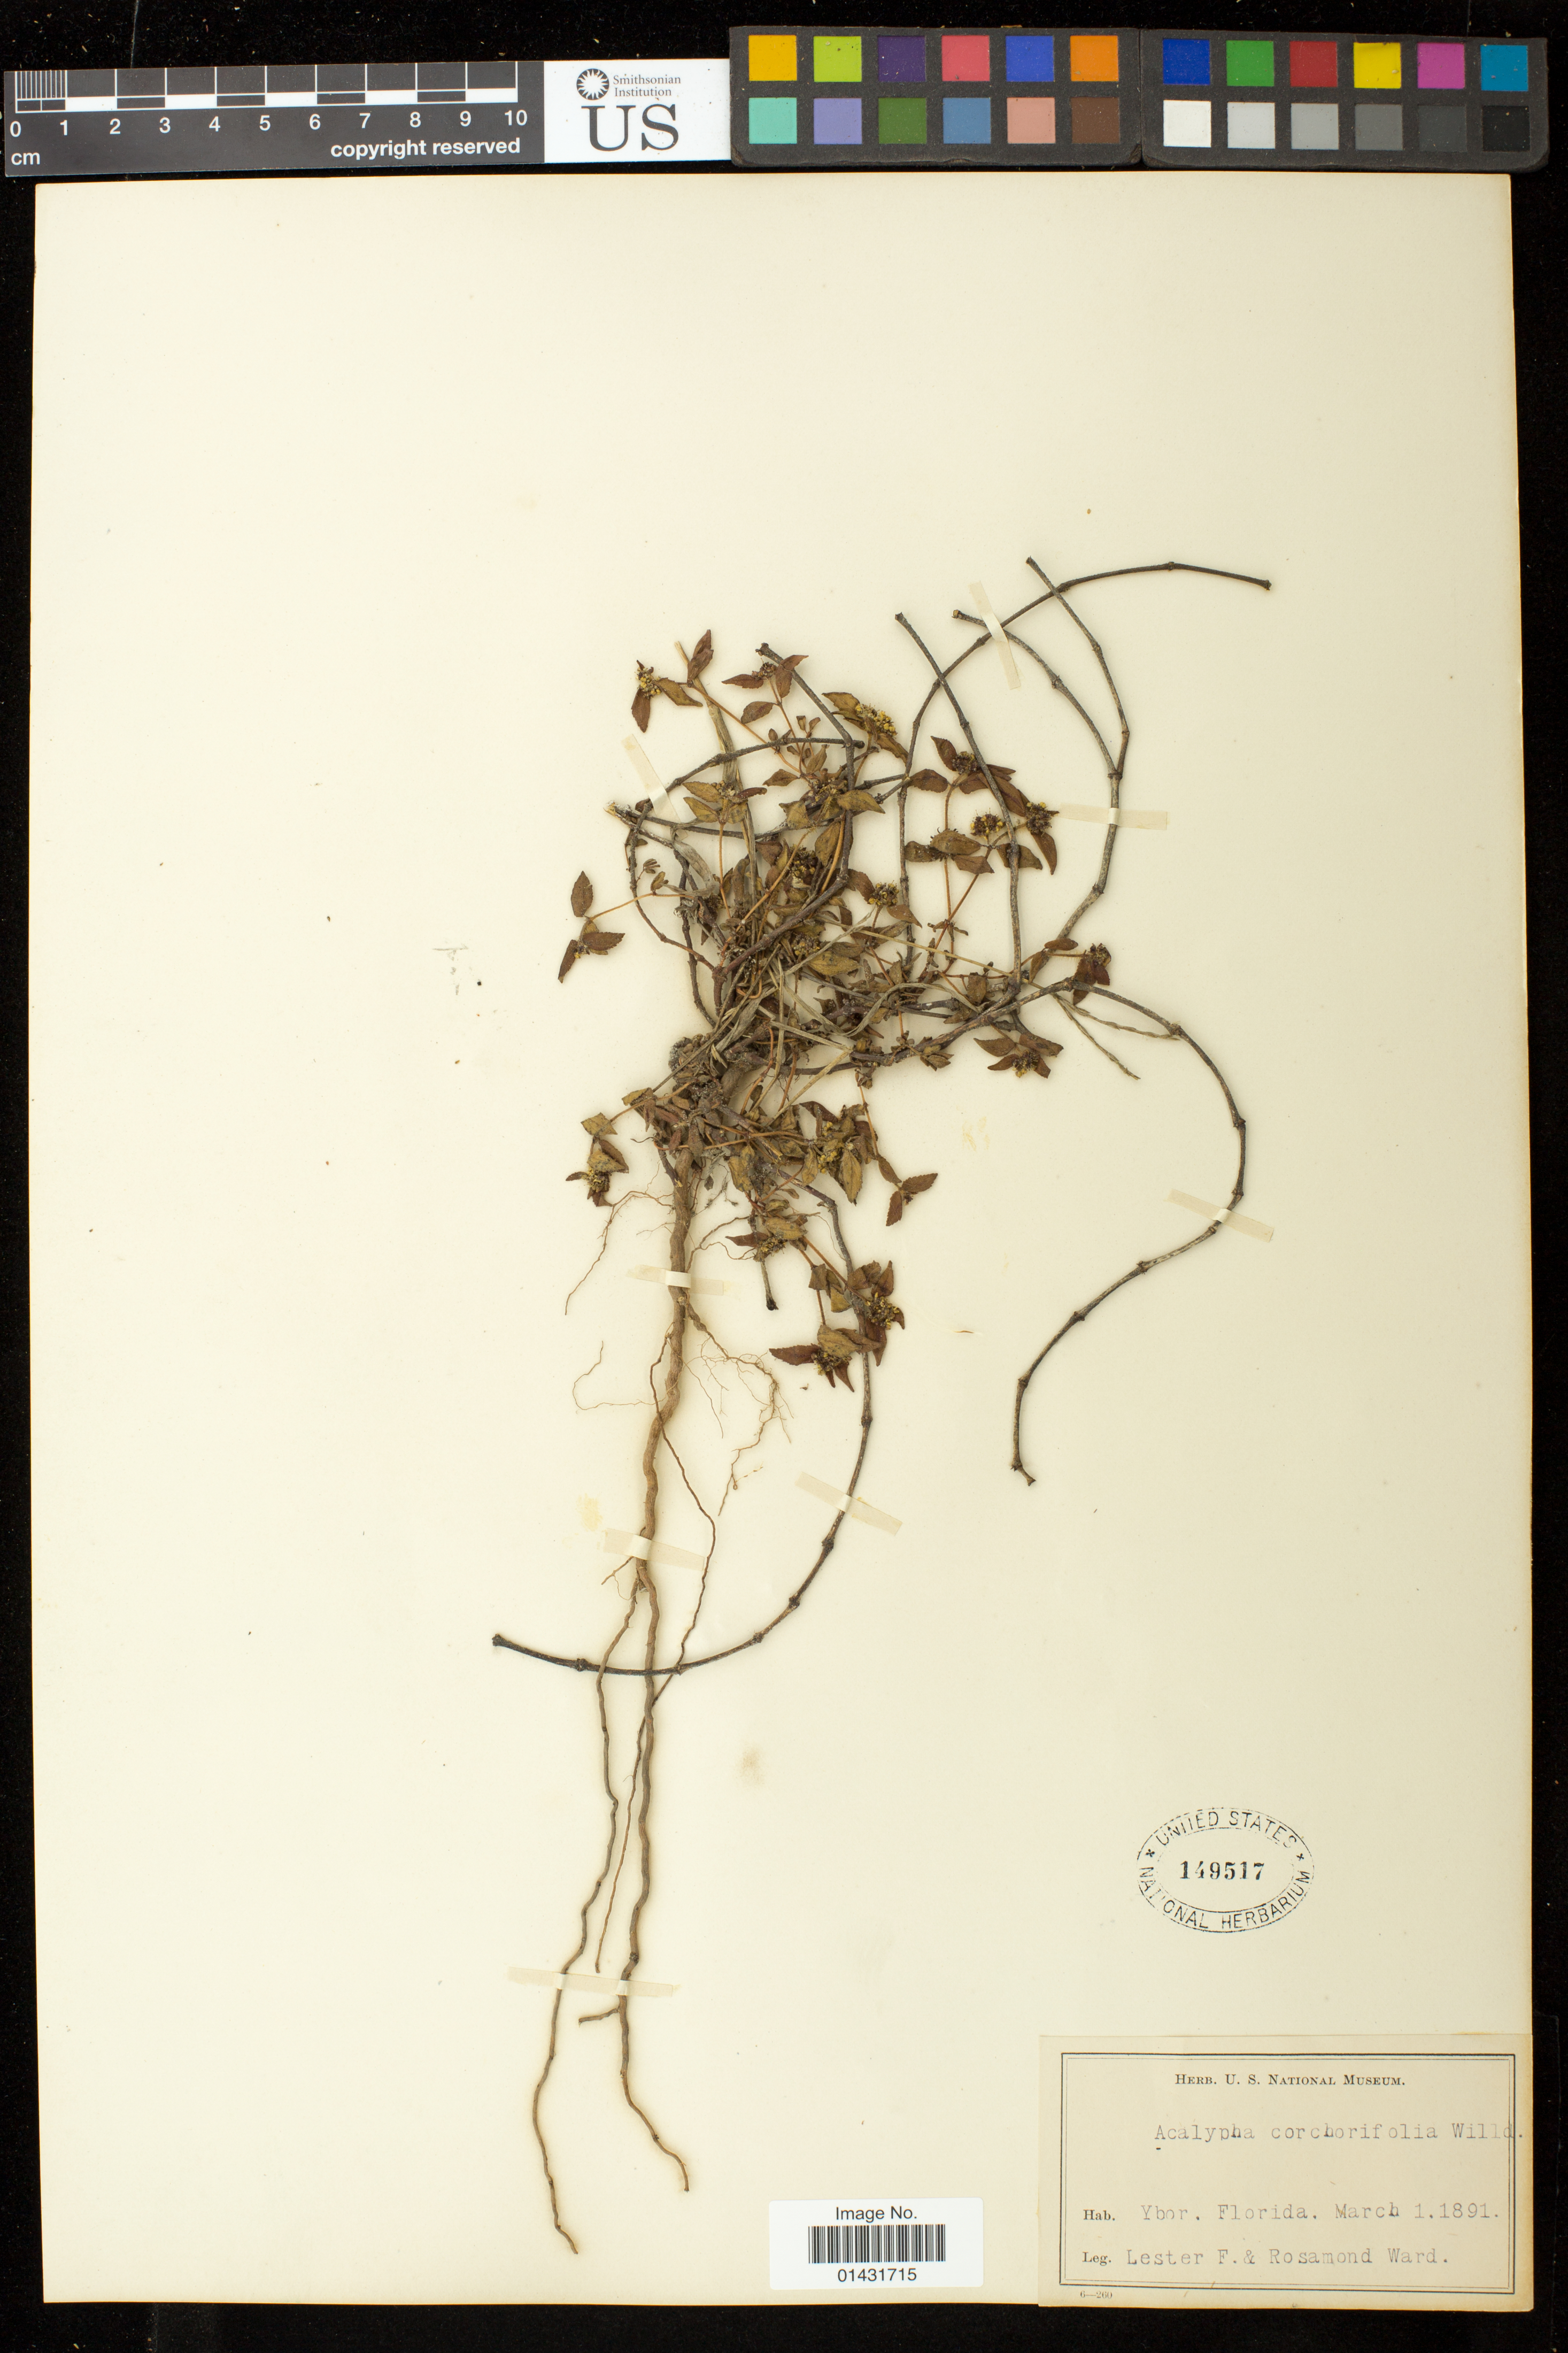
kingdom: Plantae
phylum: Tracheophyta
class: Magnoliopsida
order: Malpighiales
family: Euphorbiaceae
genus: Euphorbia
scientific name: Euphorbia hirta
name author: L.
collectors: L. F. Ward & R. Ward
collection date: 1891-03-01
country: United States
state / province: Florida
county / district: Hillsborough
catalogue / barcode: US 149517